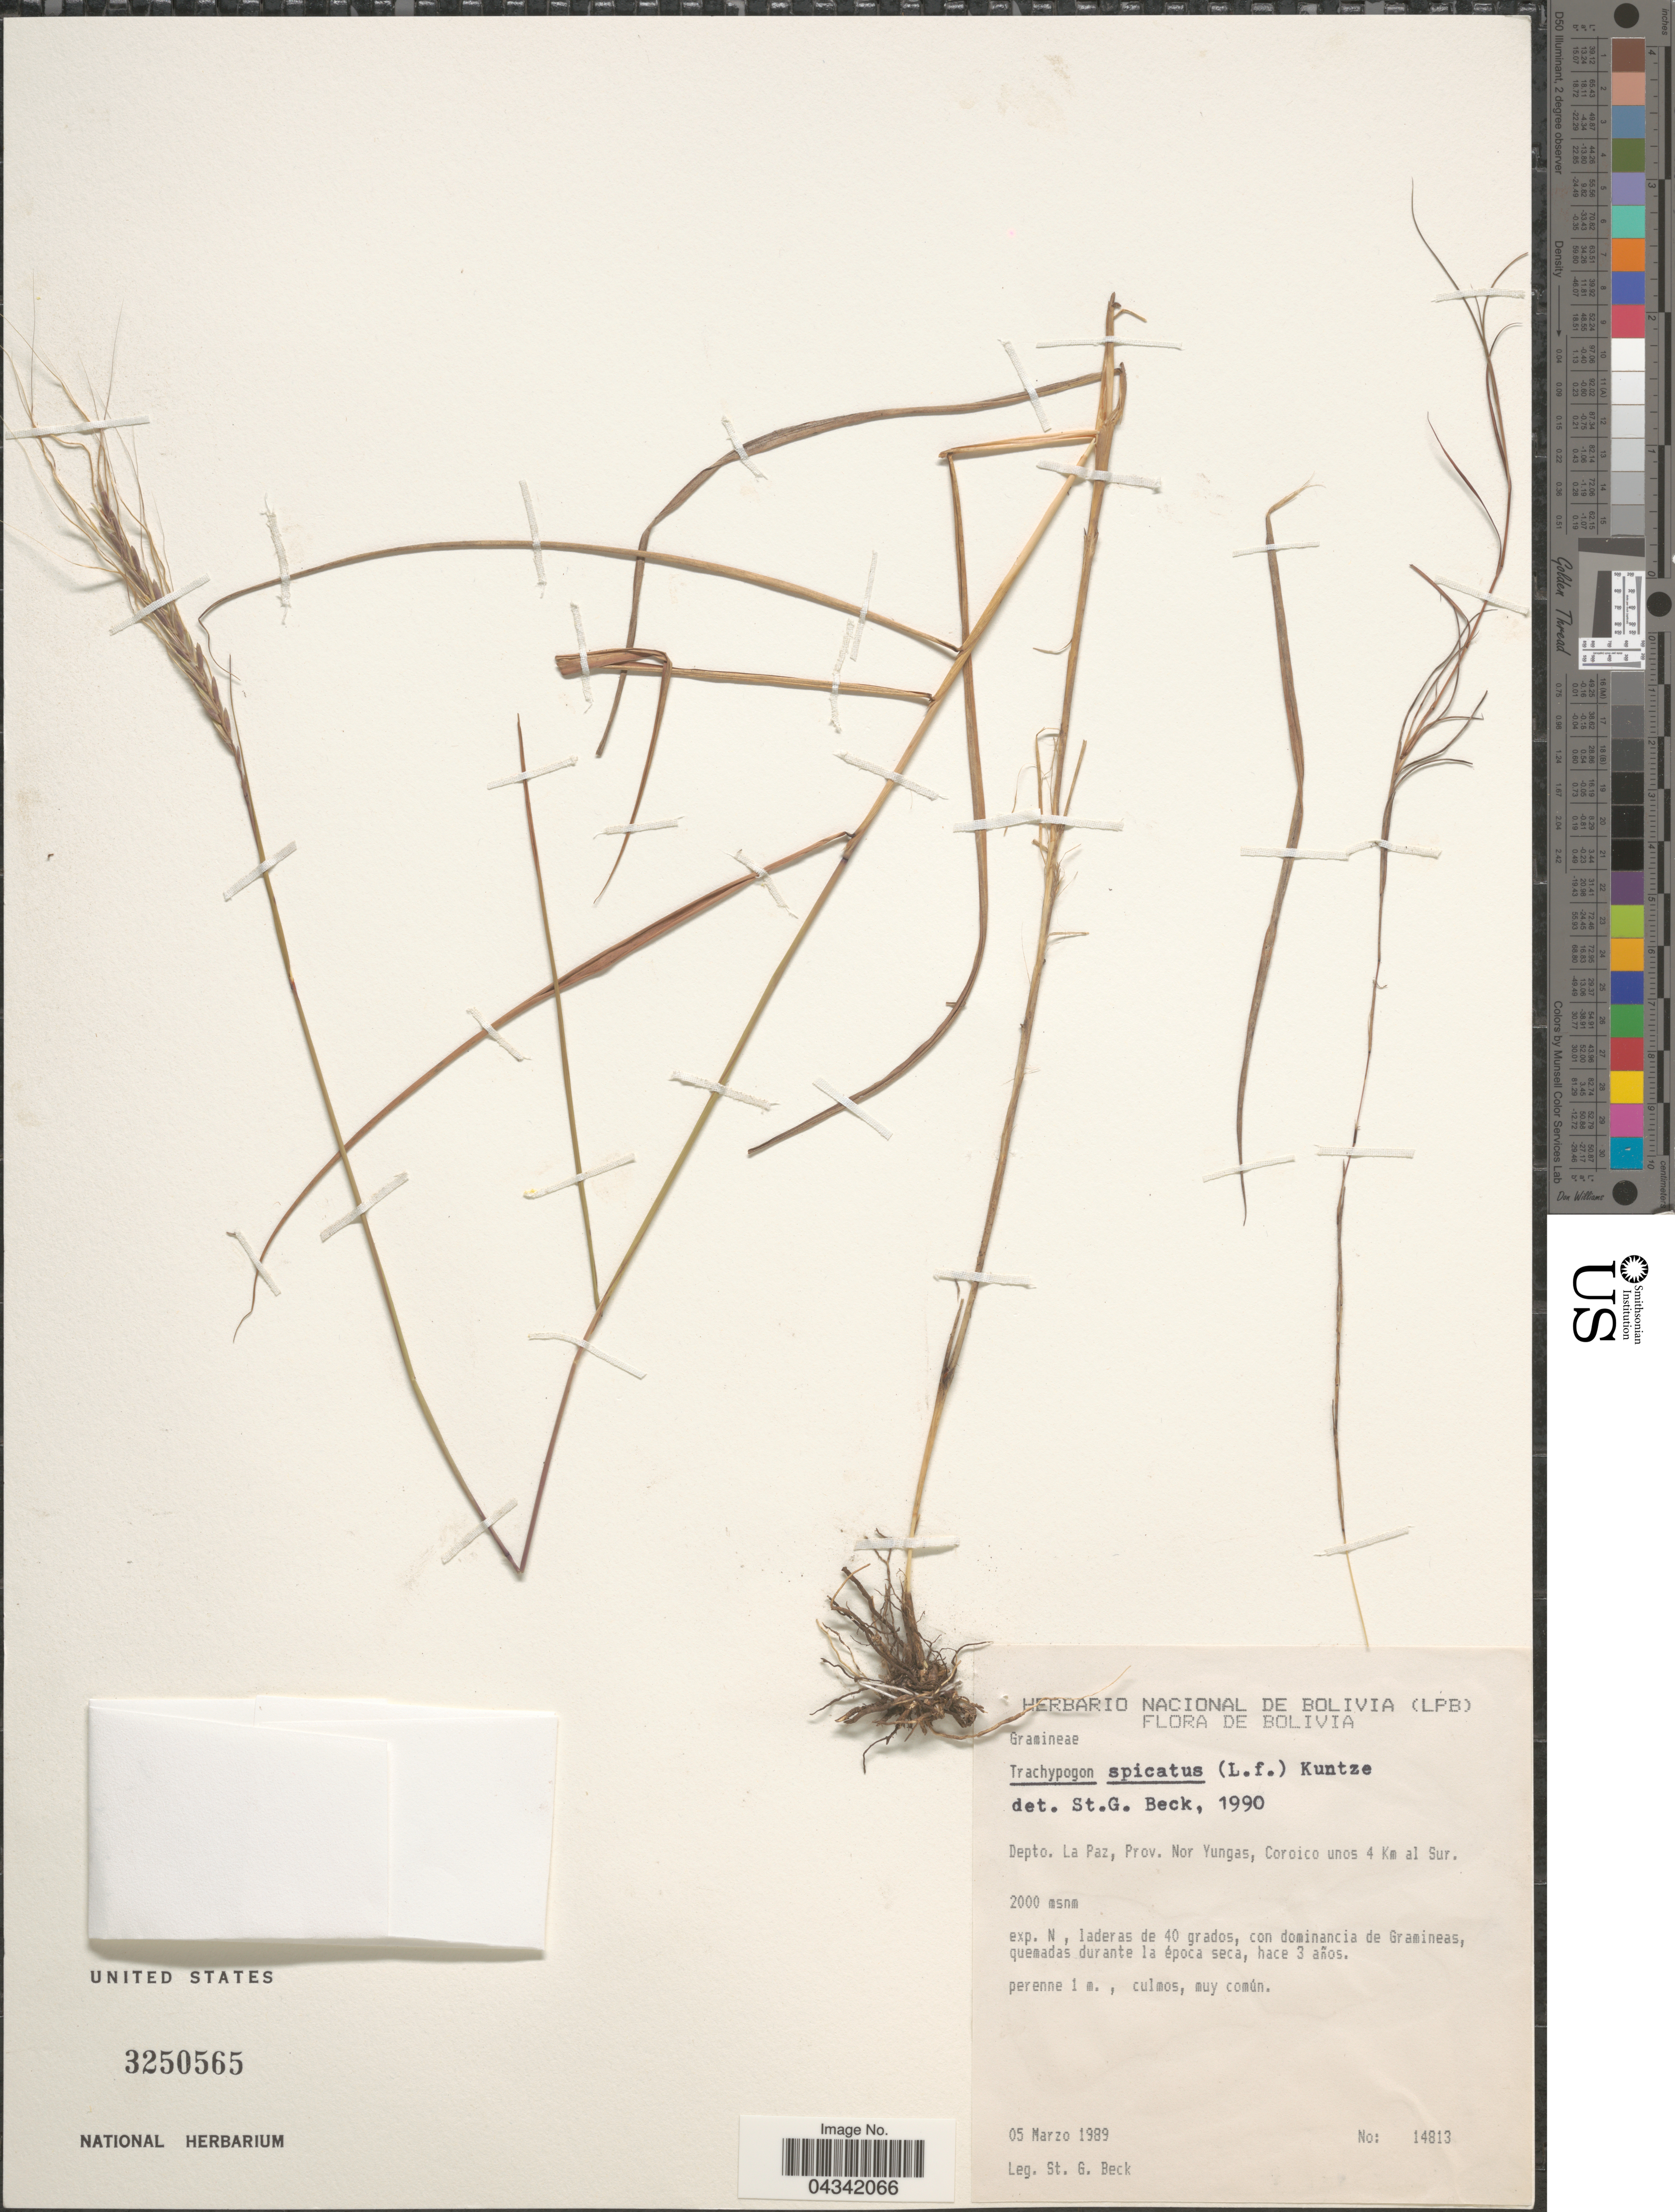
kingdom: Plantae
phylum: Tracheophyta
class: Liliopsida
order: Poales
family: Poaceae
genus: Trachypogon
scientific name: Trachypogon spicatus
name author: (L. f.) Kuntze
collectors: S. G. Beck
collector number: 14813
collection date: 1989-03-05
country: Bolivia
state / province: La Paz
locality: Depto. La Paz, Prov. Nor Yungas, Coroico unos 4 Km al Sur.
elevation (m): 2000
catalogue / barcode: US 3250565